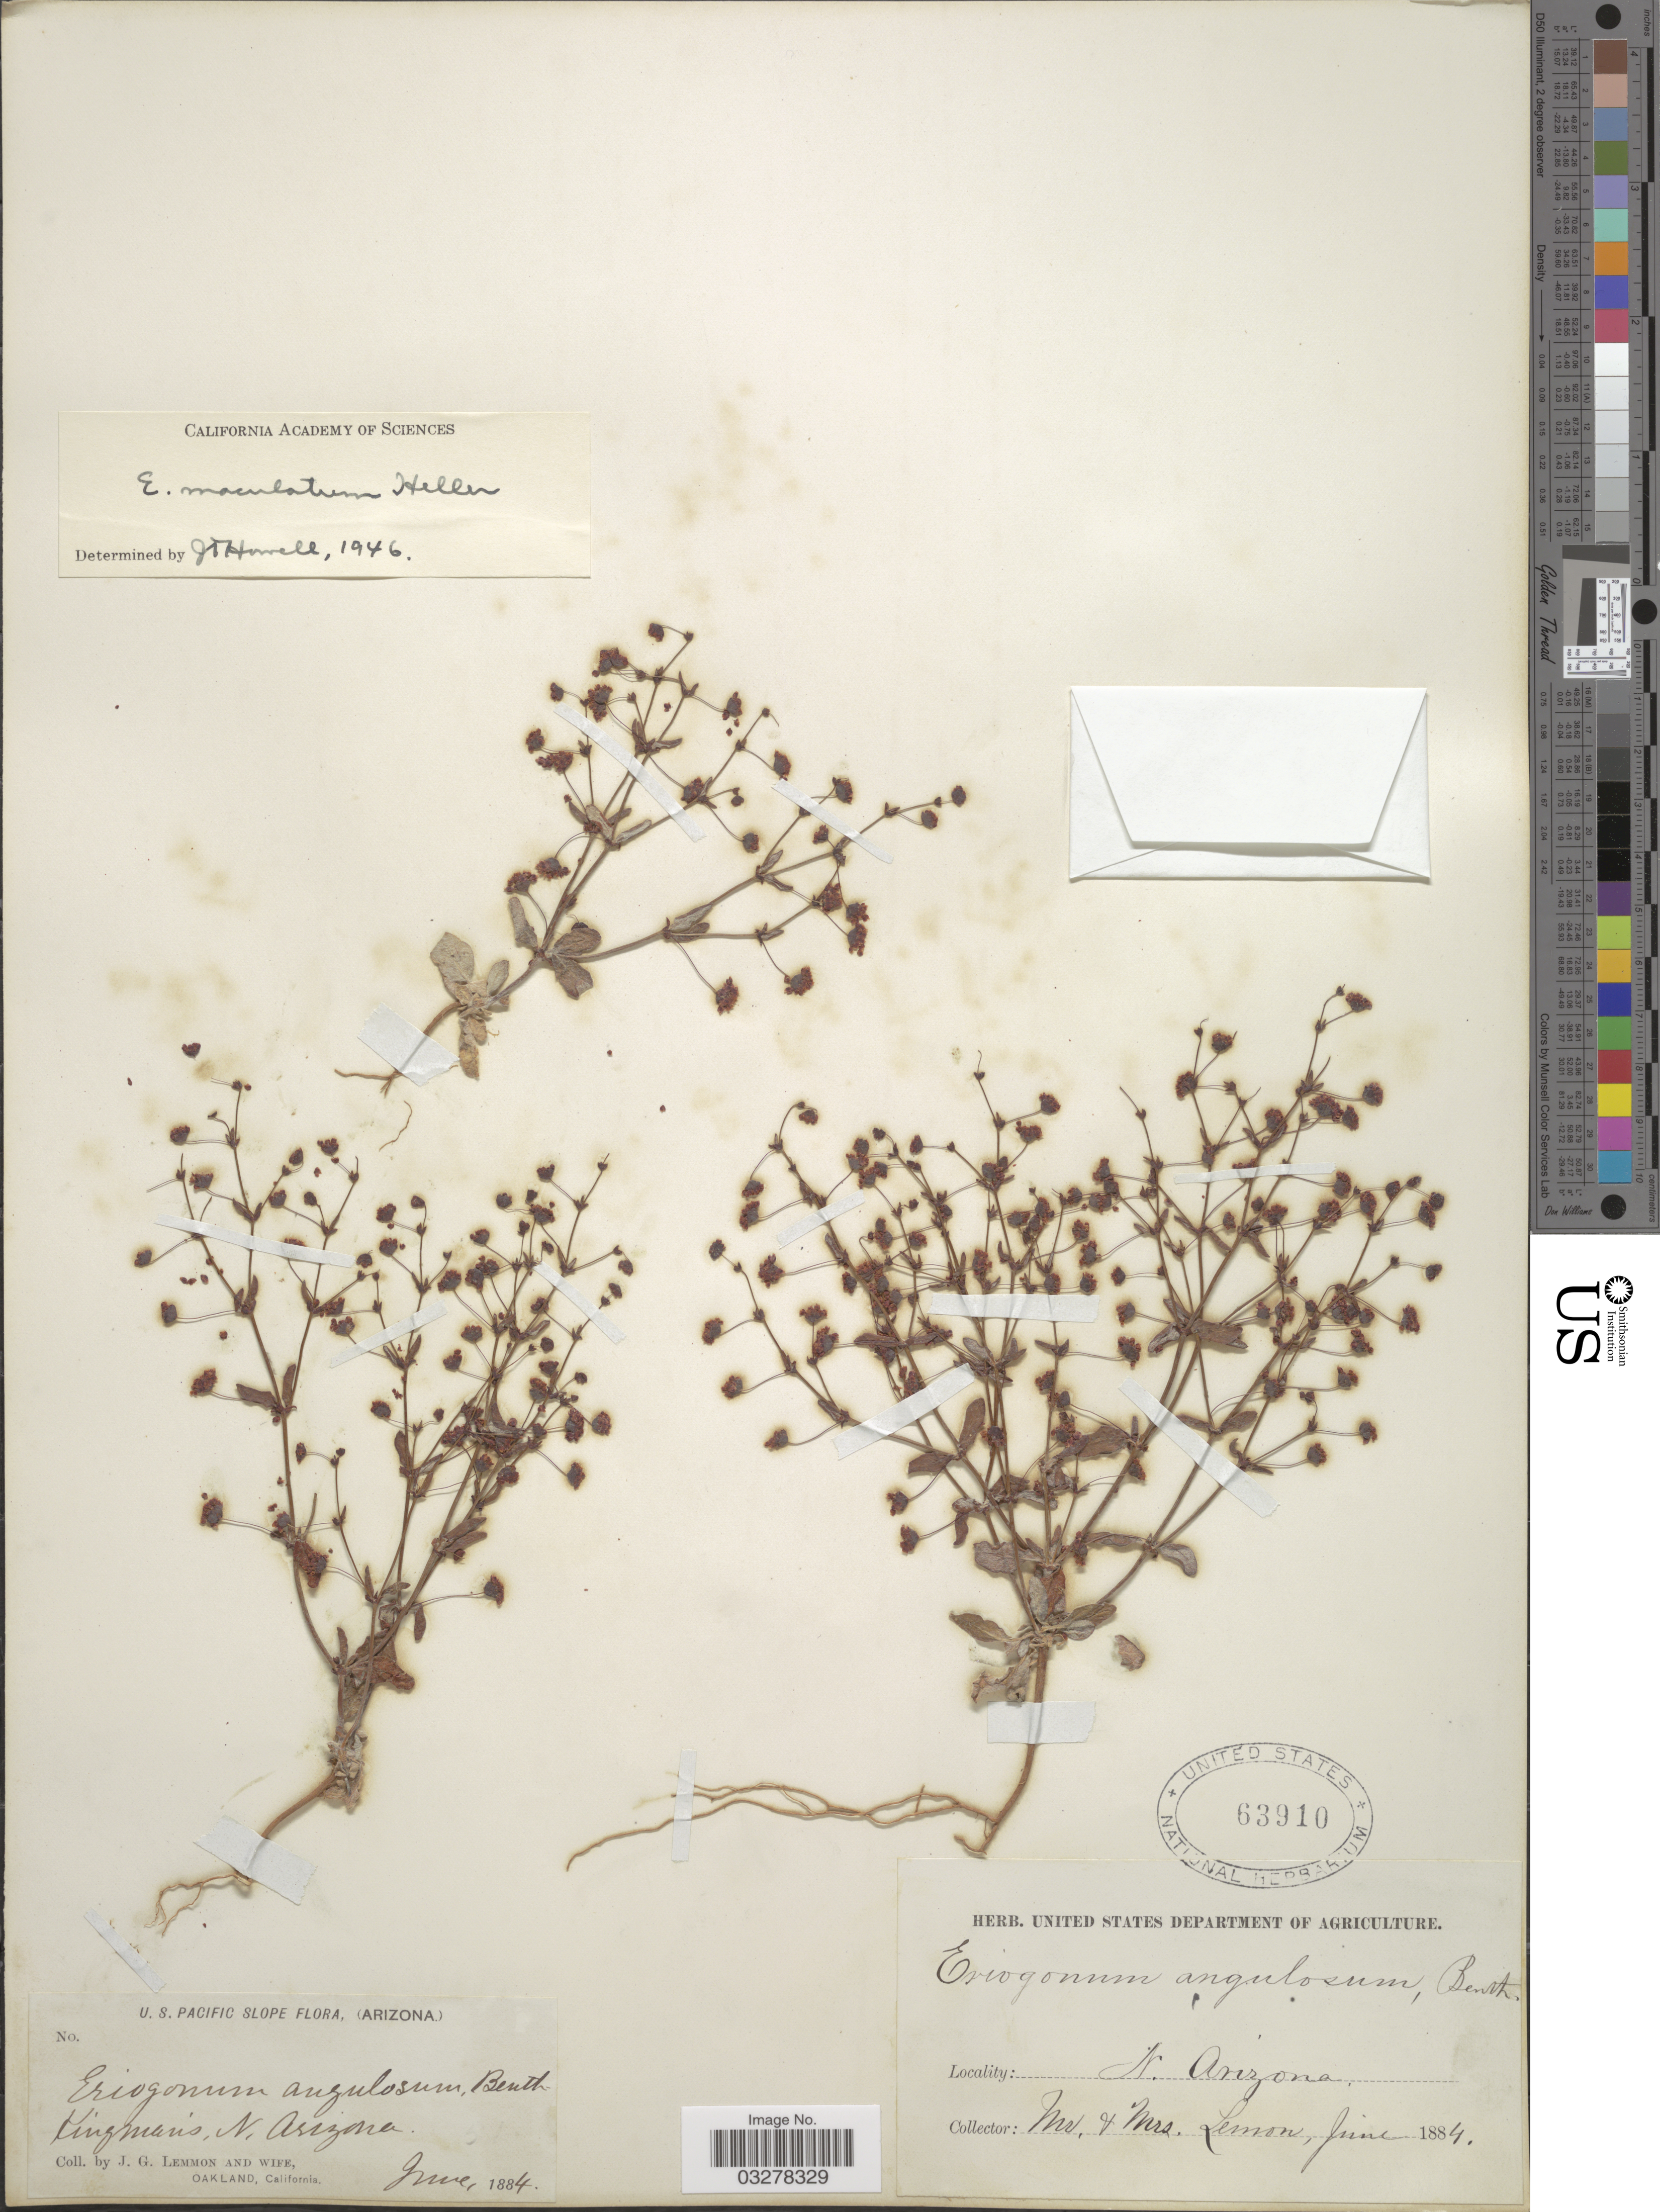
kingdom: Plantae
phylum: Tracheophyta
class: Magnoliopsida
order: Caryophyllales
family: Polygonaceae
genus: Eriogonum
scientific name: Eriogonum maculatum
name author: A. Heller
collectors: J. Lemmon & Mrs. J. G. Lemmon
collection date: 1884-06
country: United States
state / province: Arizona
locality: Pacific Slope. Kingman's, N. Arizona.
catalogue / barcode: US 63910